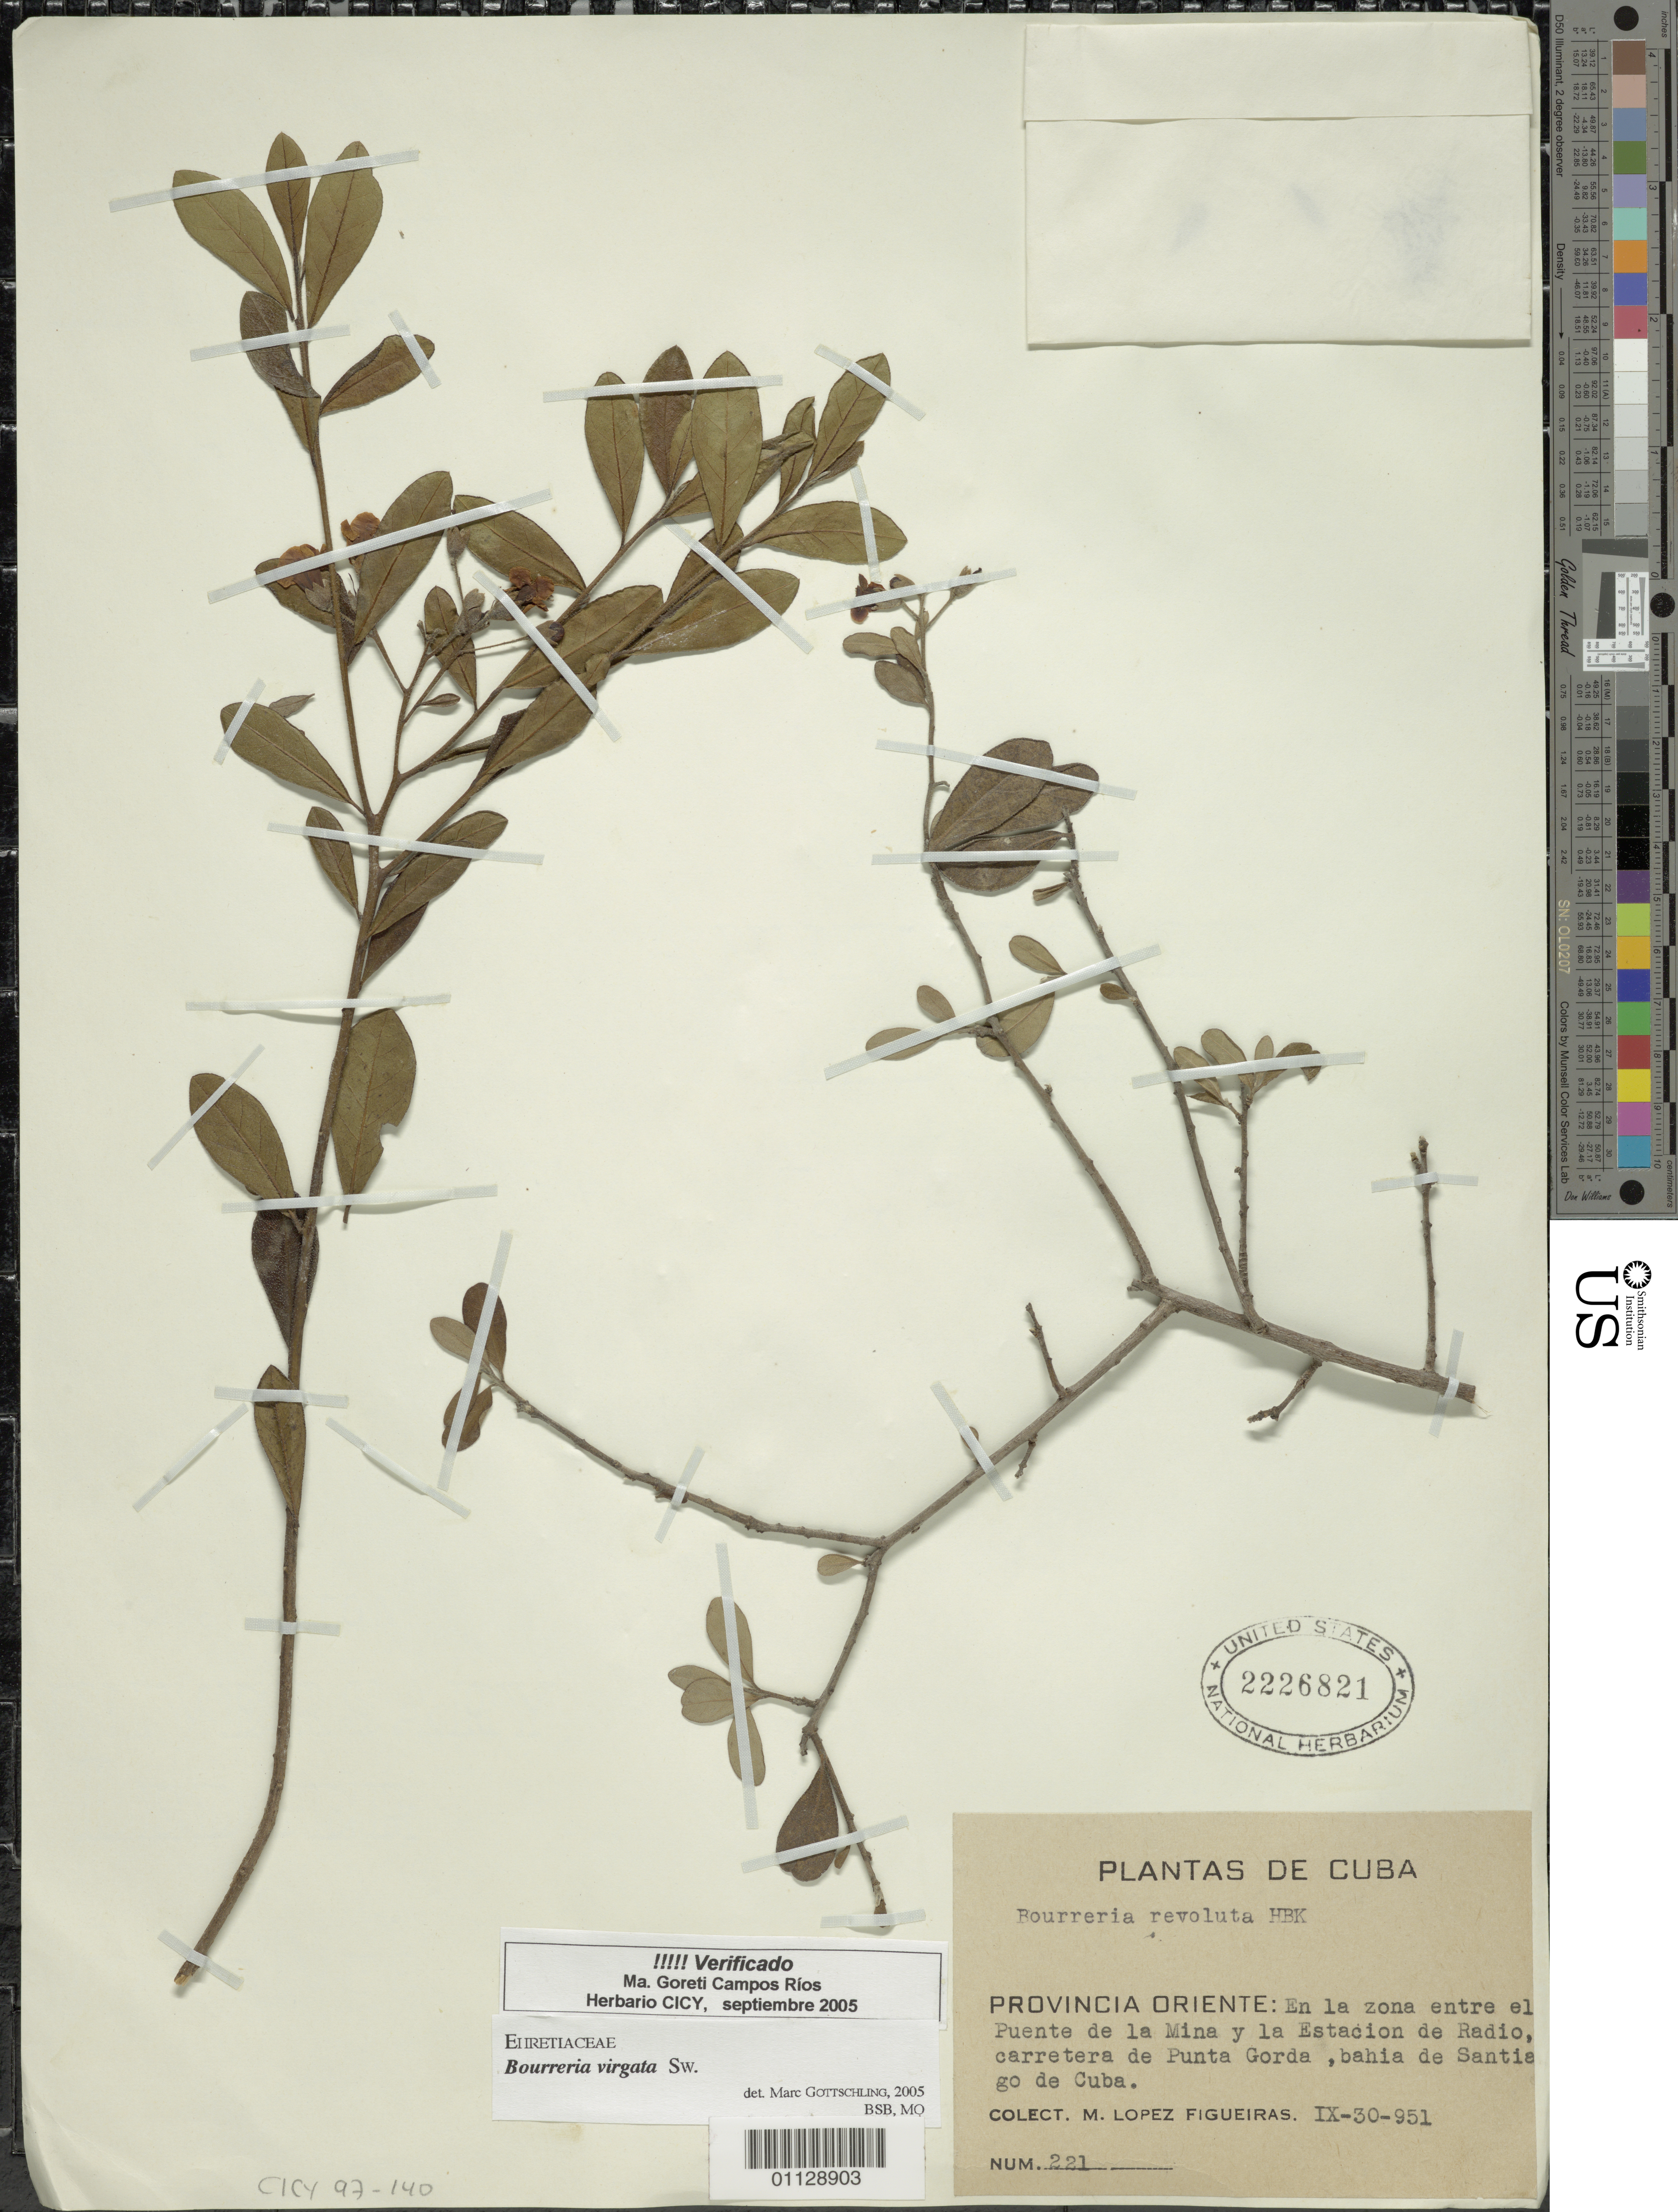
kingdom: Plantae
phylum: Tracheophyta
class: Magnoliopsida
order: Boraginales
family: Ehretiaceae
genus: Bourreria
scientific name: Bourreria virgata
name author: (Sw.) G. Don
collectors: M. López Figueiras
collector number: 221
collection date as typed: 30 Sep 1951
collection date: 1951-09-30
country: Cuba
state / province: Santiago de Cuba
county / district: Santiago de Cuba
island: Cuba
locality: the bridge area of the Mine and the radio station, road Punta Gorda, Bay of Santiago de Cuba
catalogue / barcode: US 2226821